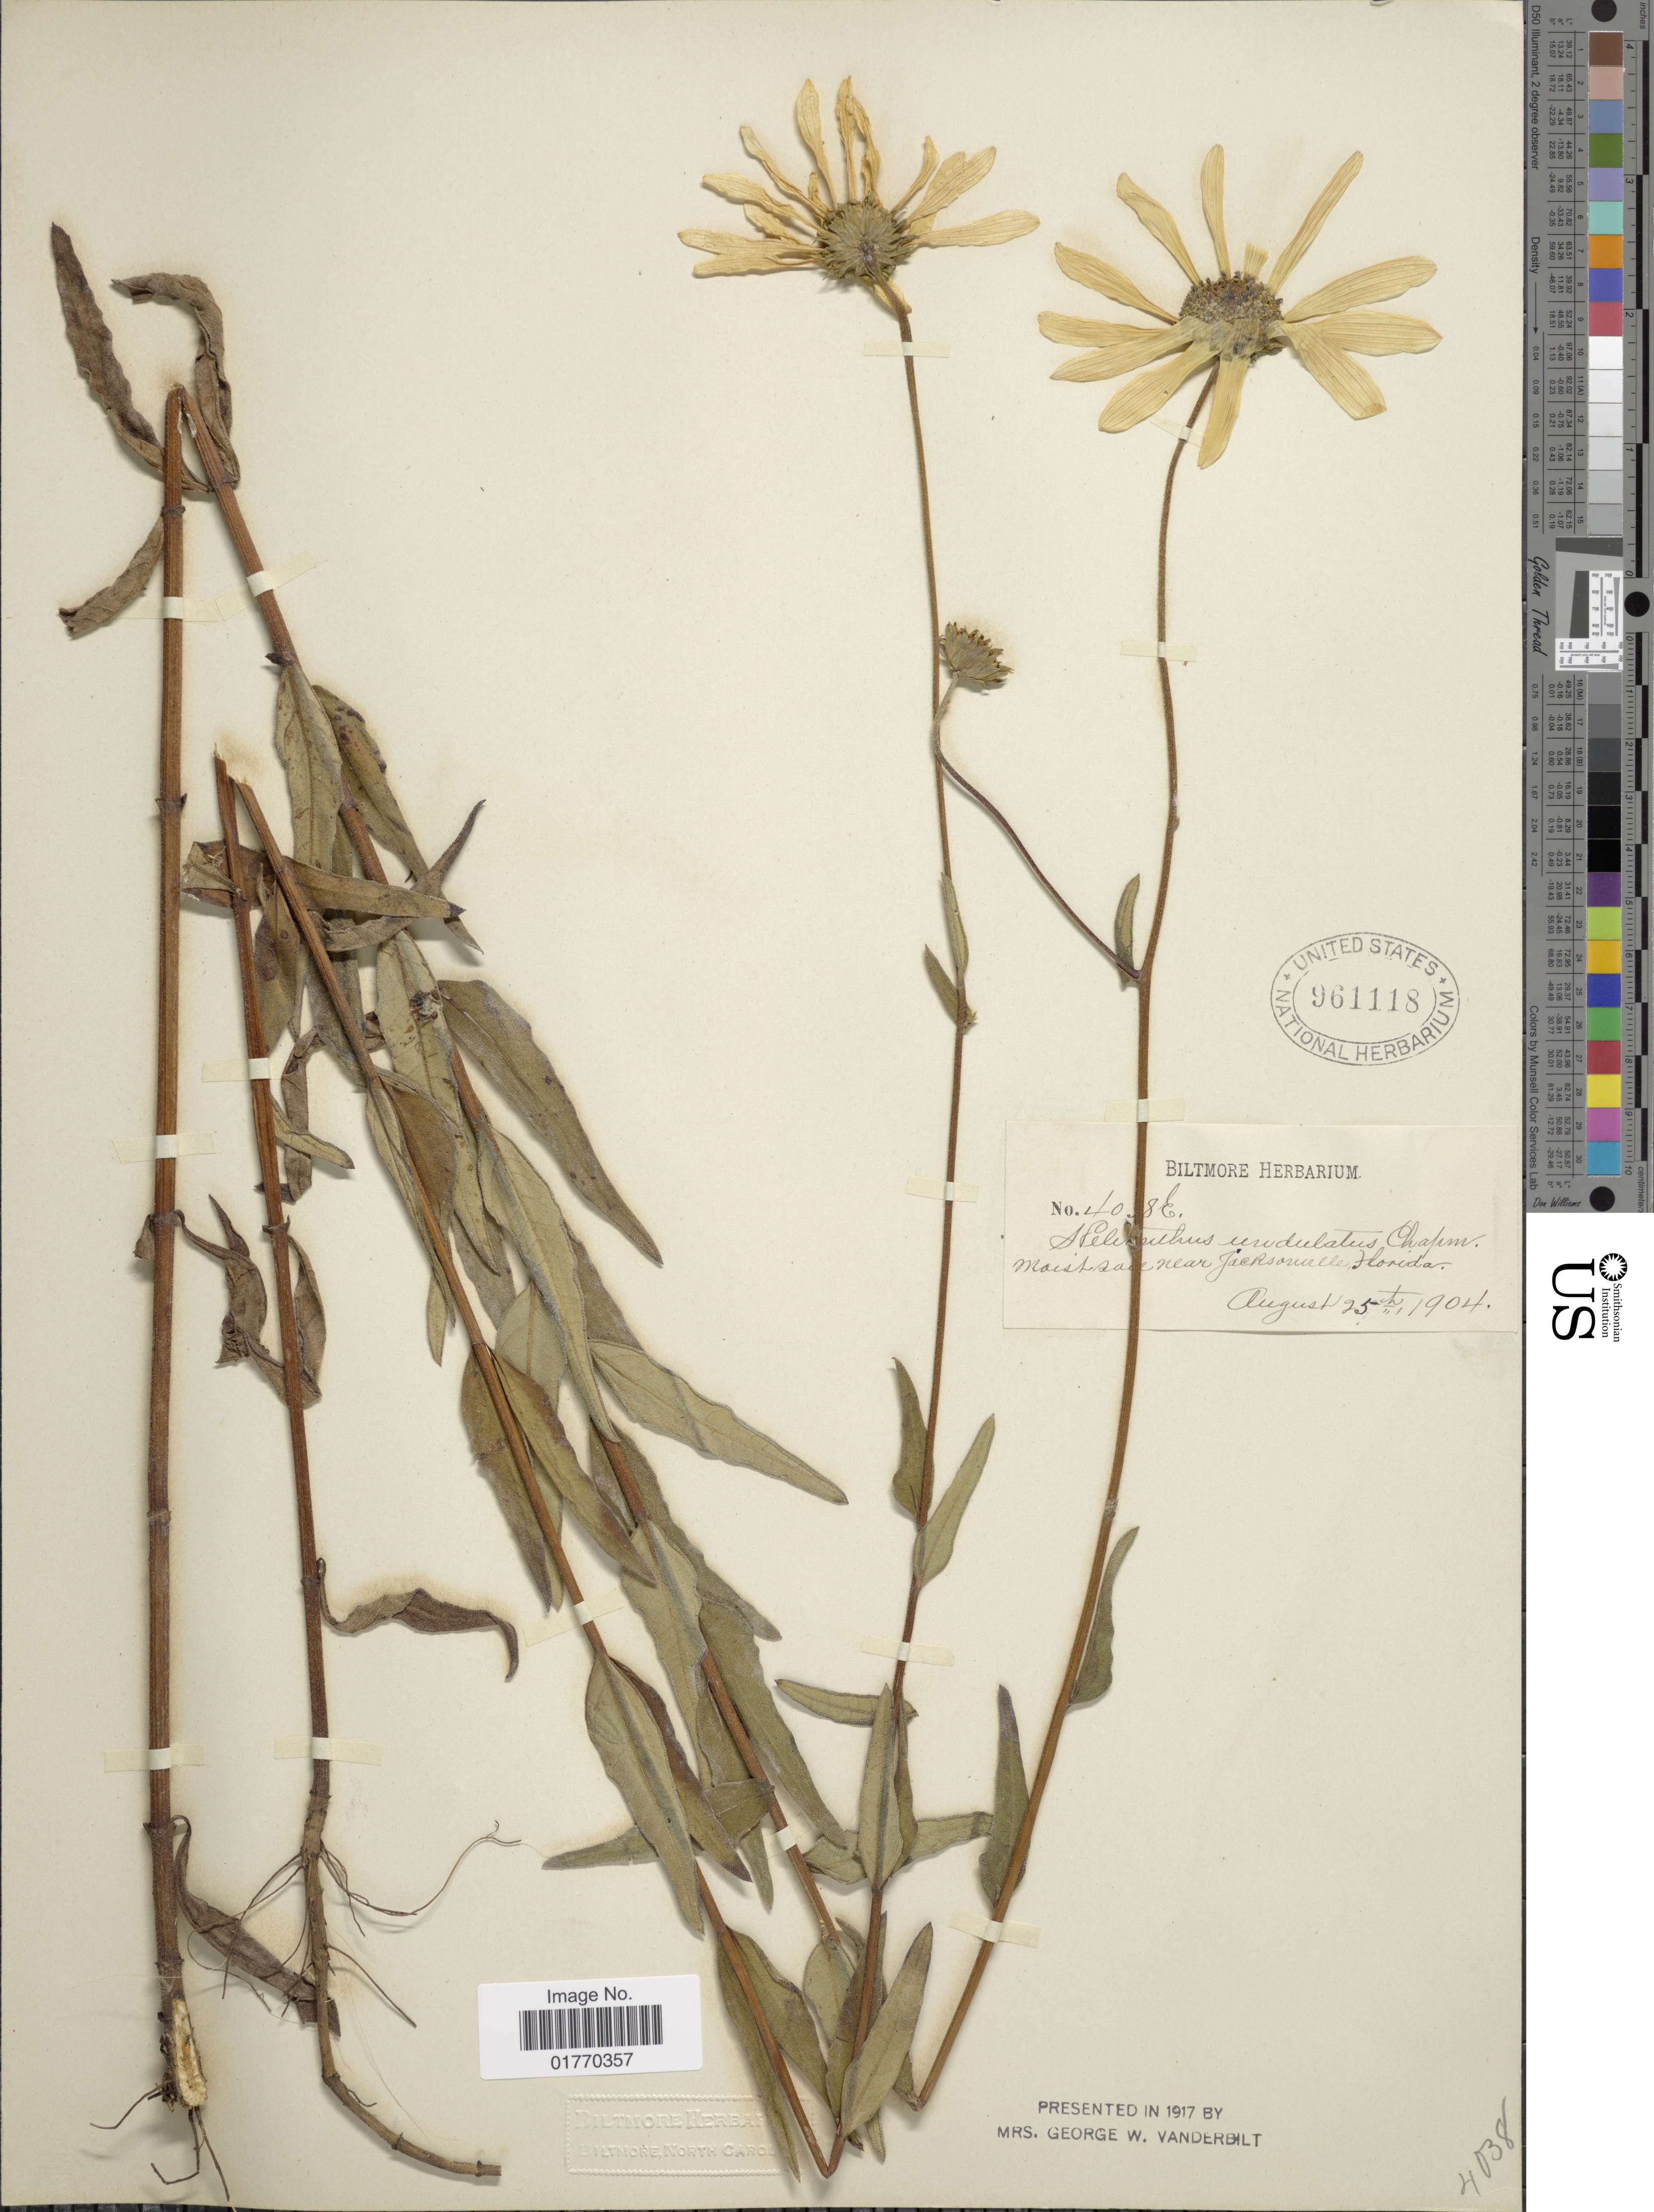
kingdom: Plantae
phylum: Tracheophyta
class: Magnoliopsida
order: Asterales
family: Asteraceae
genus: Helianthus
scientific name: Helianthus floridanus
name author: A. Gray ex Chapm.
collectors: ex herb. Biltmore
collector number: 408E?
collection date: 1904-08-25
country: United States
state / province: Florida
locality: Moist soil near Jacksonville, Florida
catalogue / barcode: US 961118